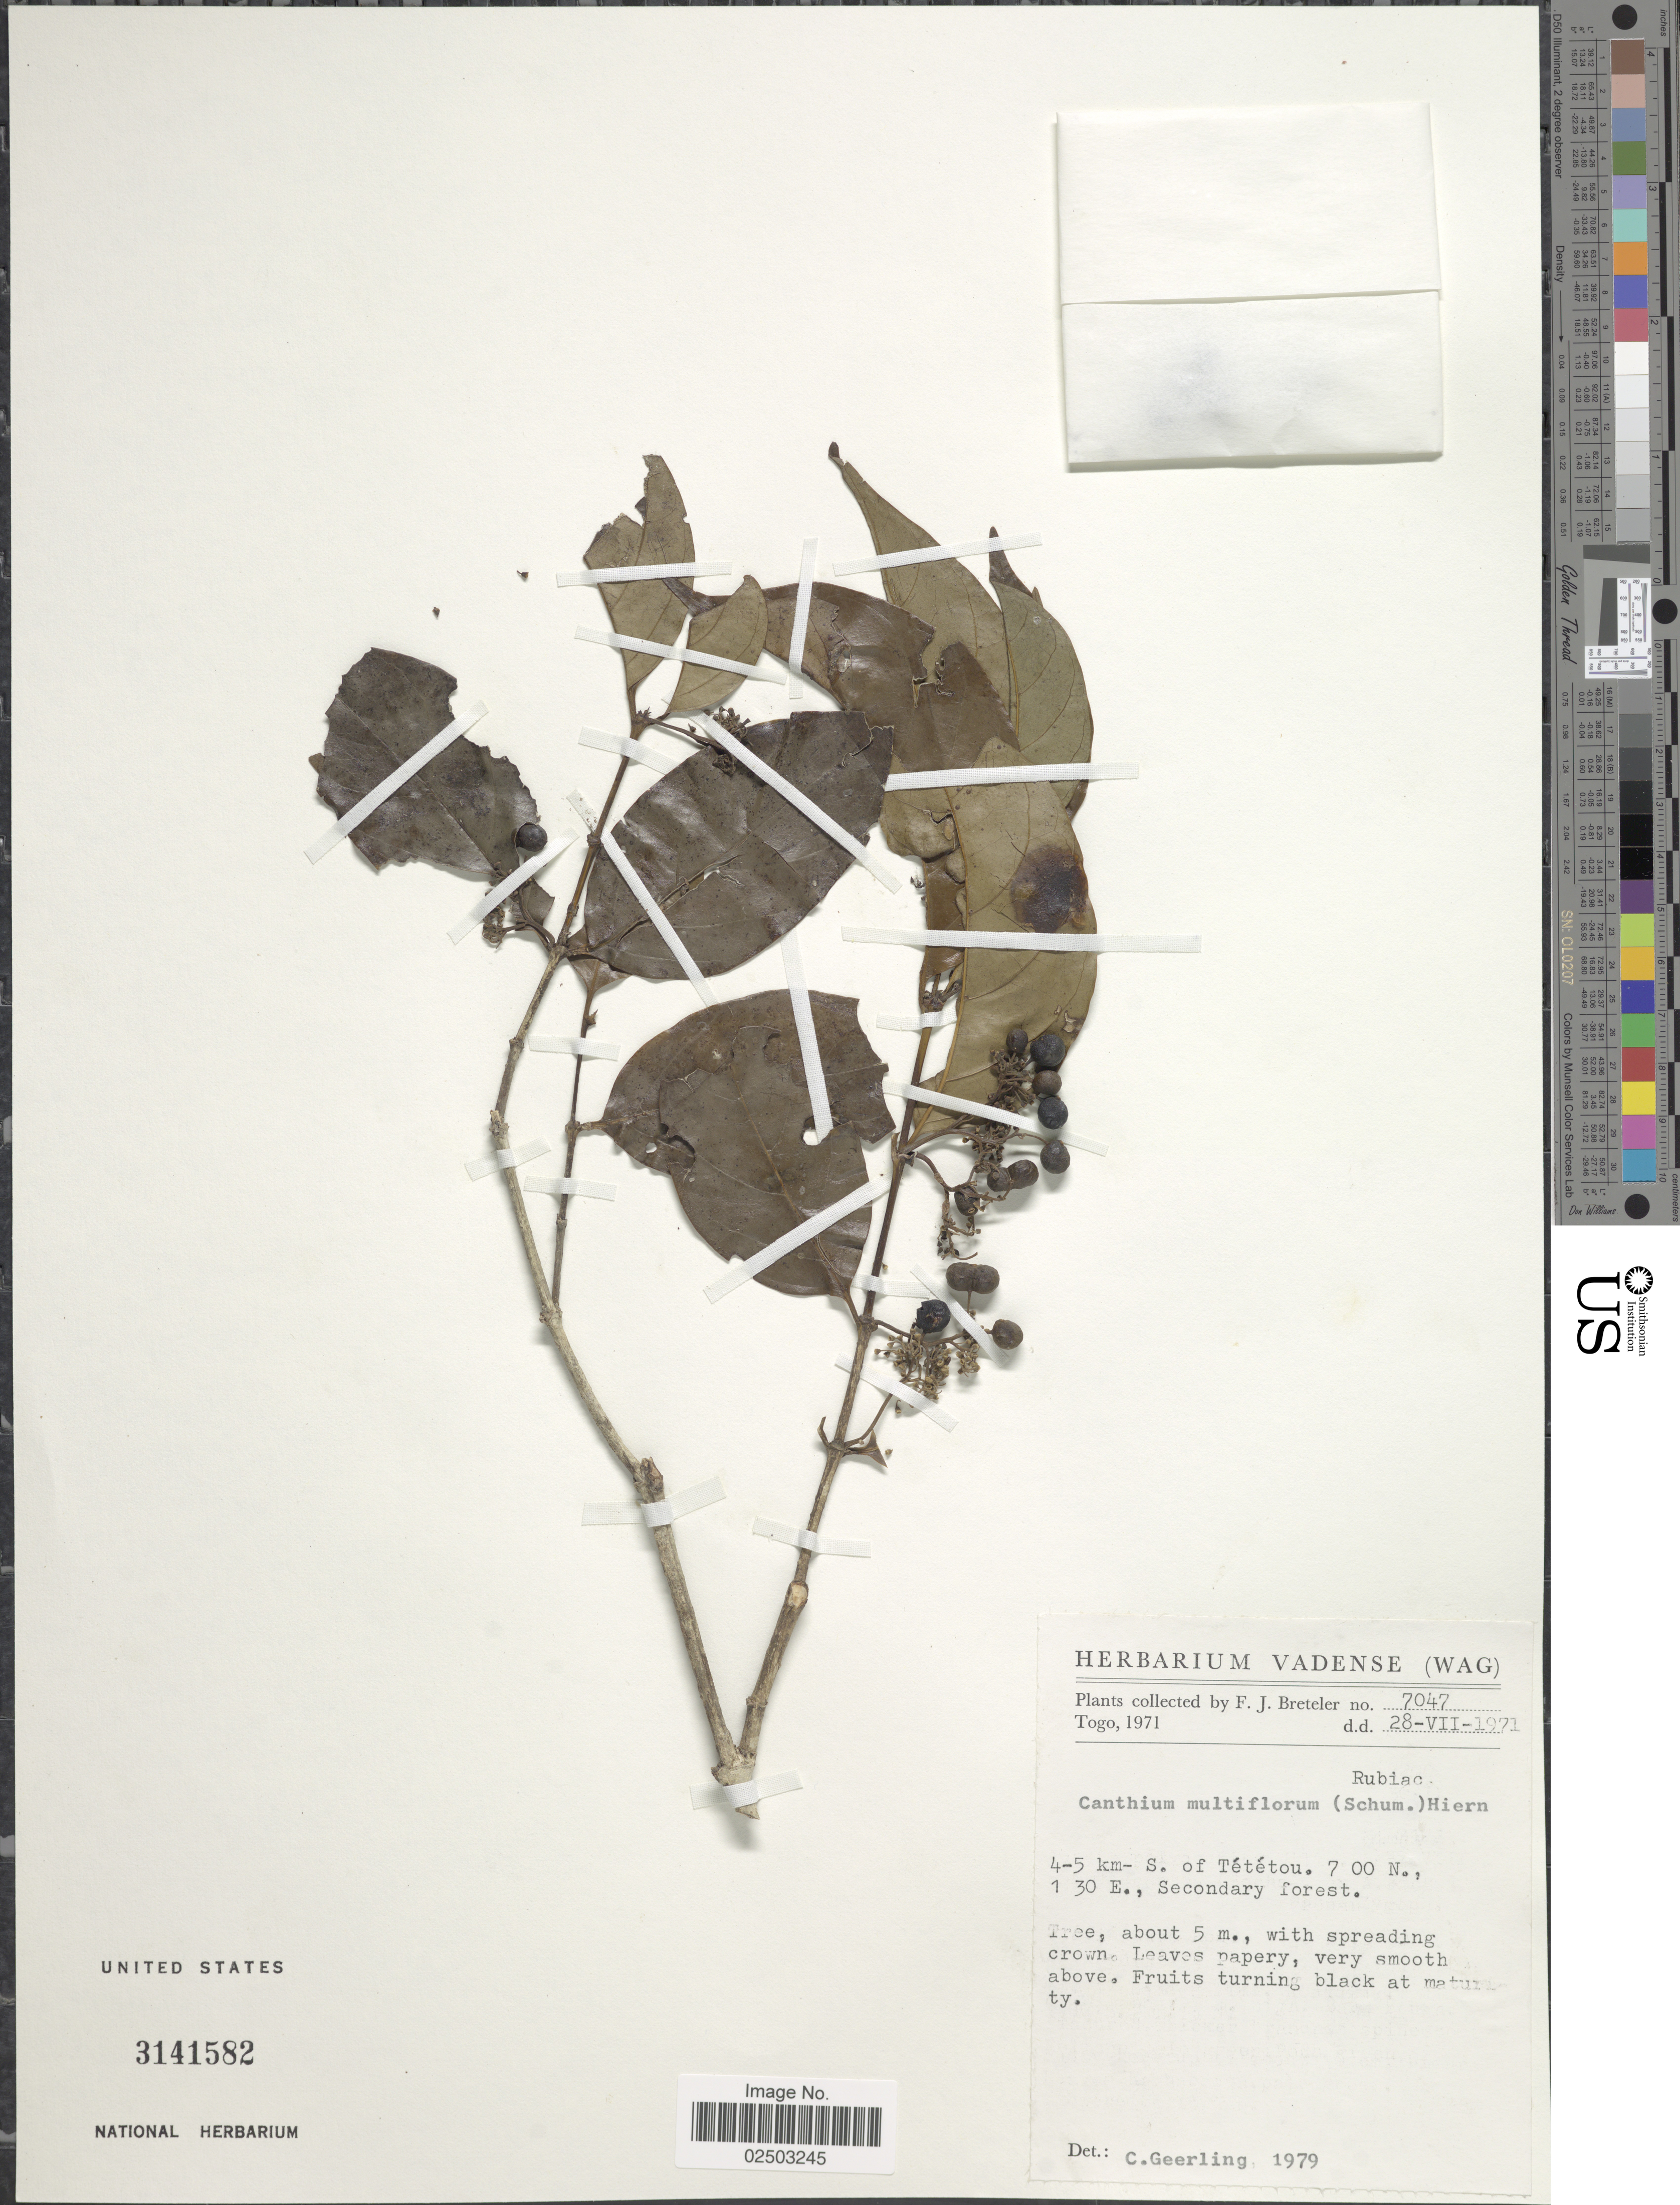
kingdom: Plantae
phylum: Tracheophyta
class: Magnoliopsida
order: Gentianales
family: Rubiaceae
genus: Canthium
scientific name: Canthium multiflorum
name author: (Schumach. & Thonn.) Hiern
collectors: F. J. Breteler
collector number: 7047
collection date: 1971-07-28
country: Togo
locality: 4-5 km-S. of Tetetou, Secondary forest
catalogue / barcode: US 3141582